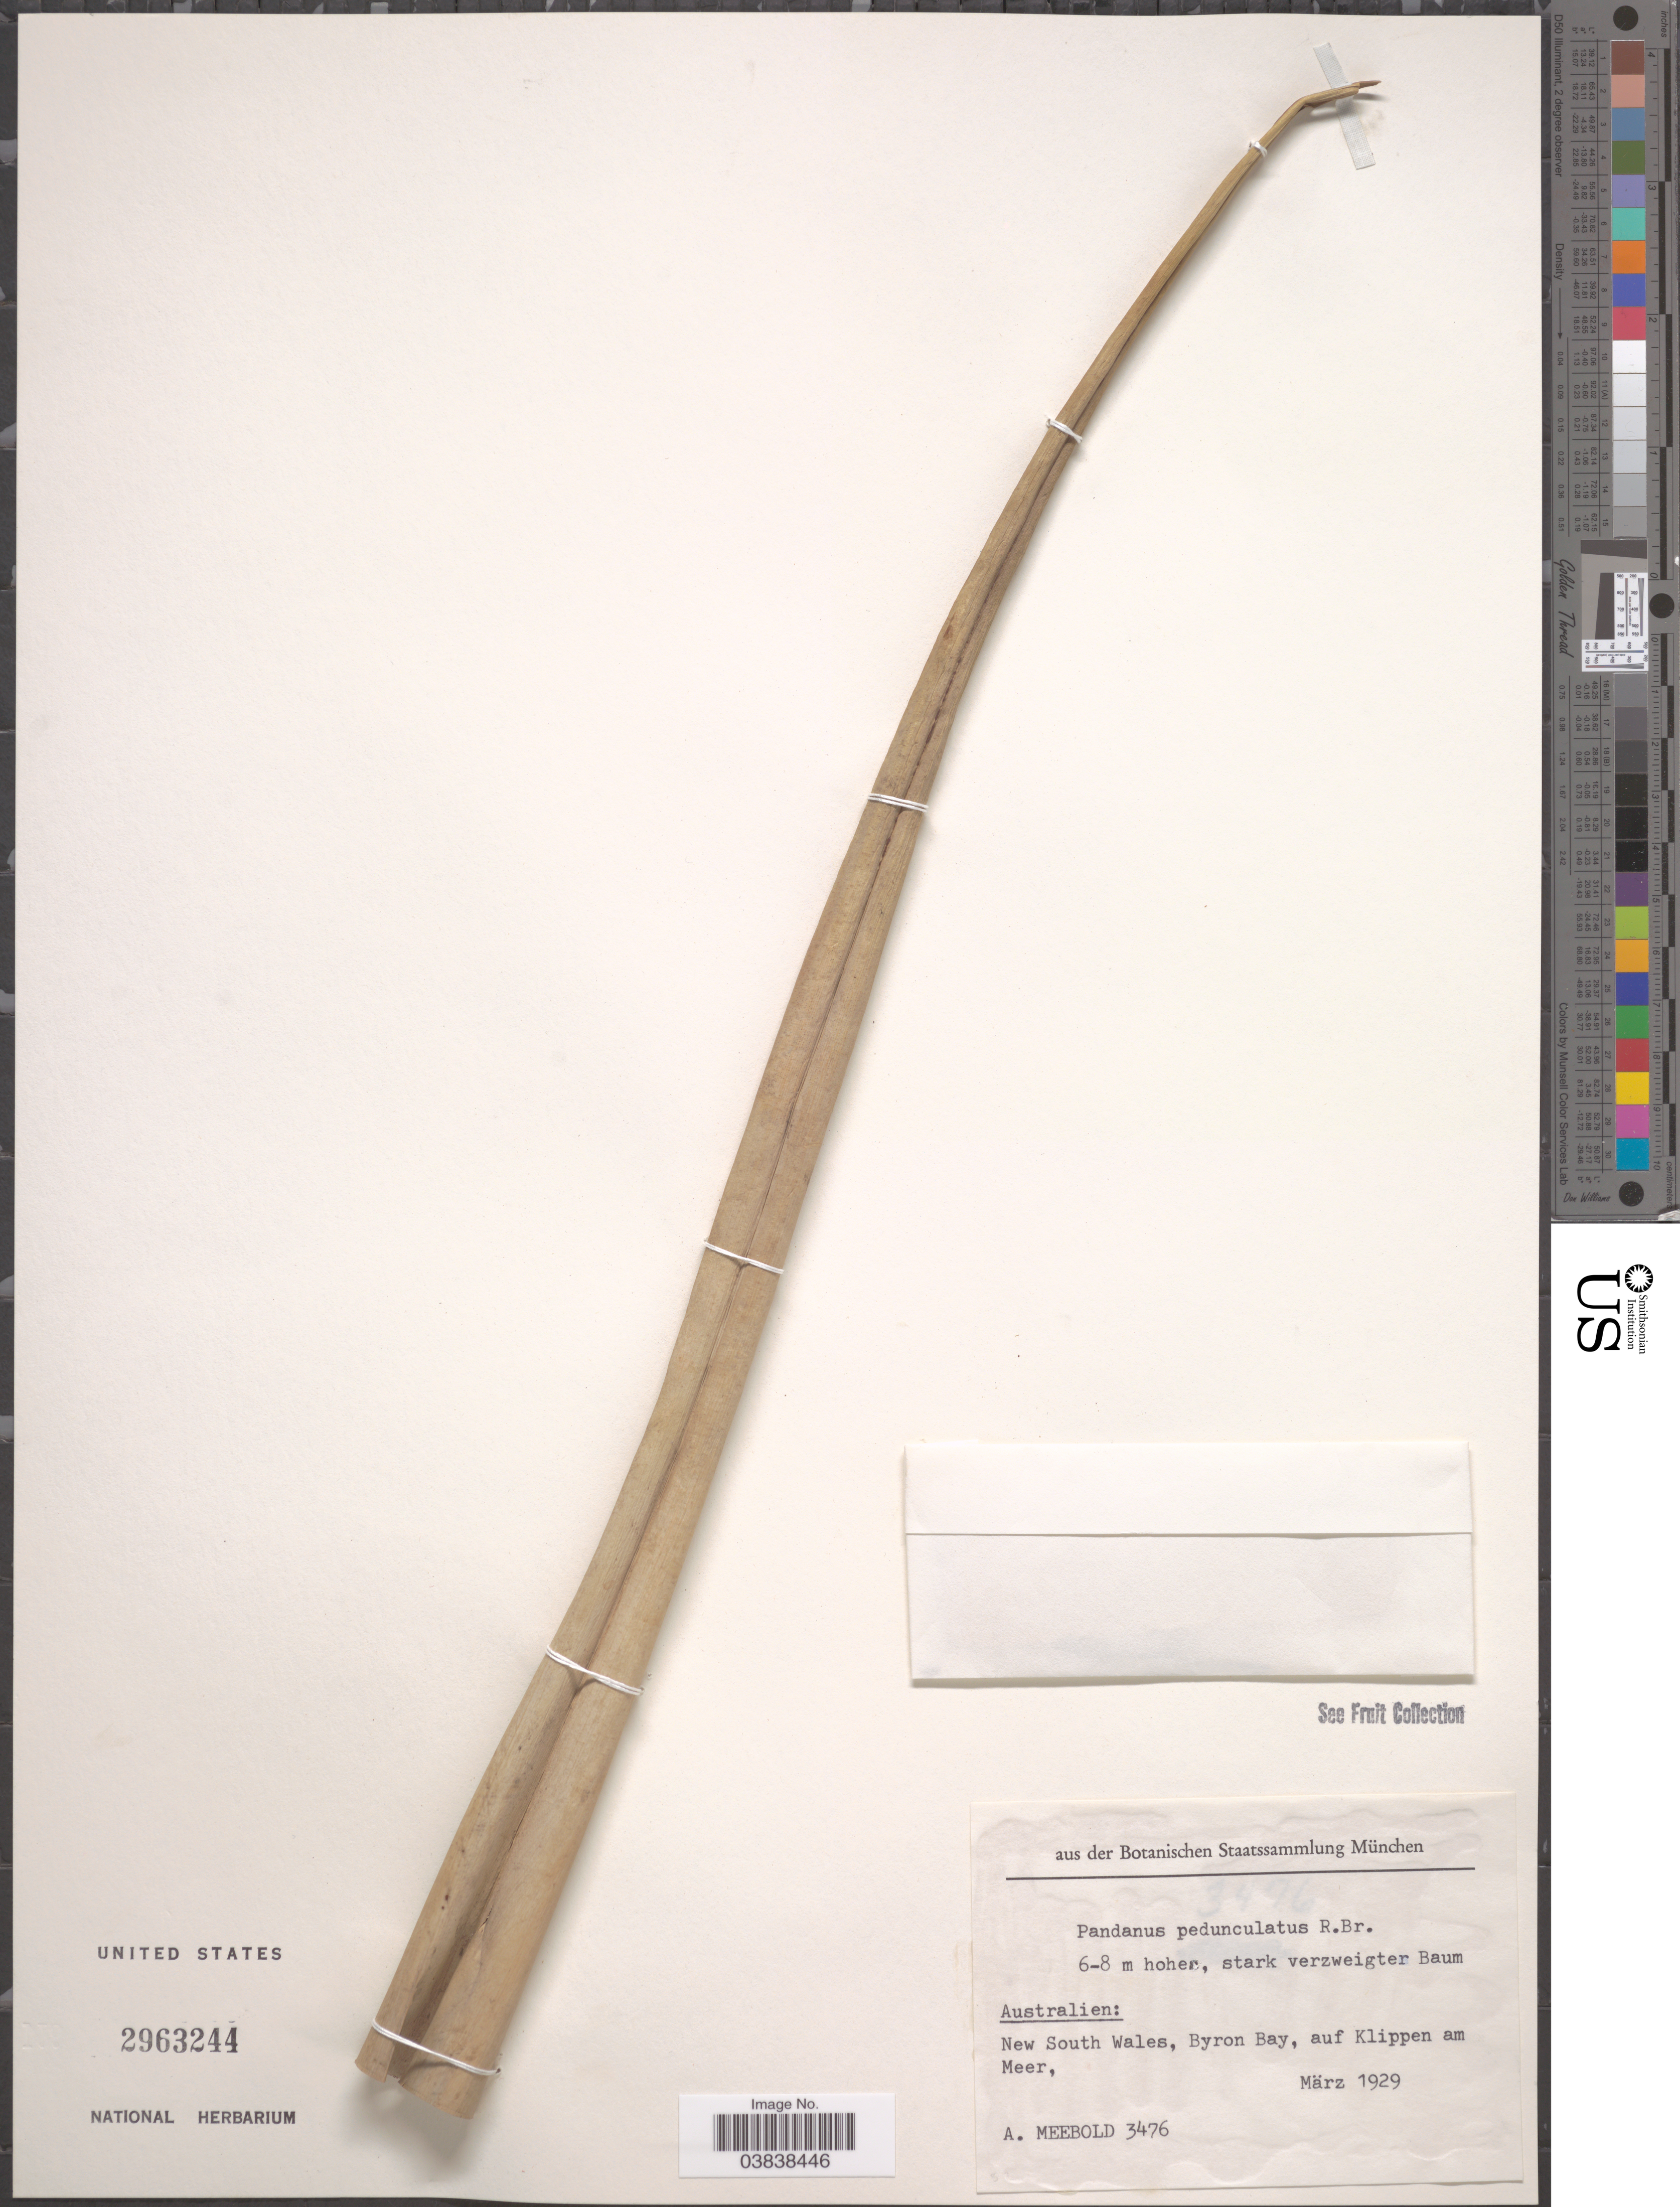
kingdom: Plantae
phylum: Tracheophyta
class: Liliopsida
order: Pandanales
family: Pandanaceae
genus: Pandanus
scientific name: Pandanus pedunculatus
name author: R. Br.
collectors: A. Meebold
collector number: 3476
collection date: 1929-03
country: Australia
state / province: New South Wales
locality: Byron Bay, auf Klippen am Meer.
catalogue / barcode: US 2963244